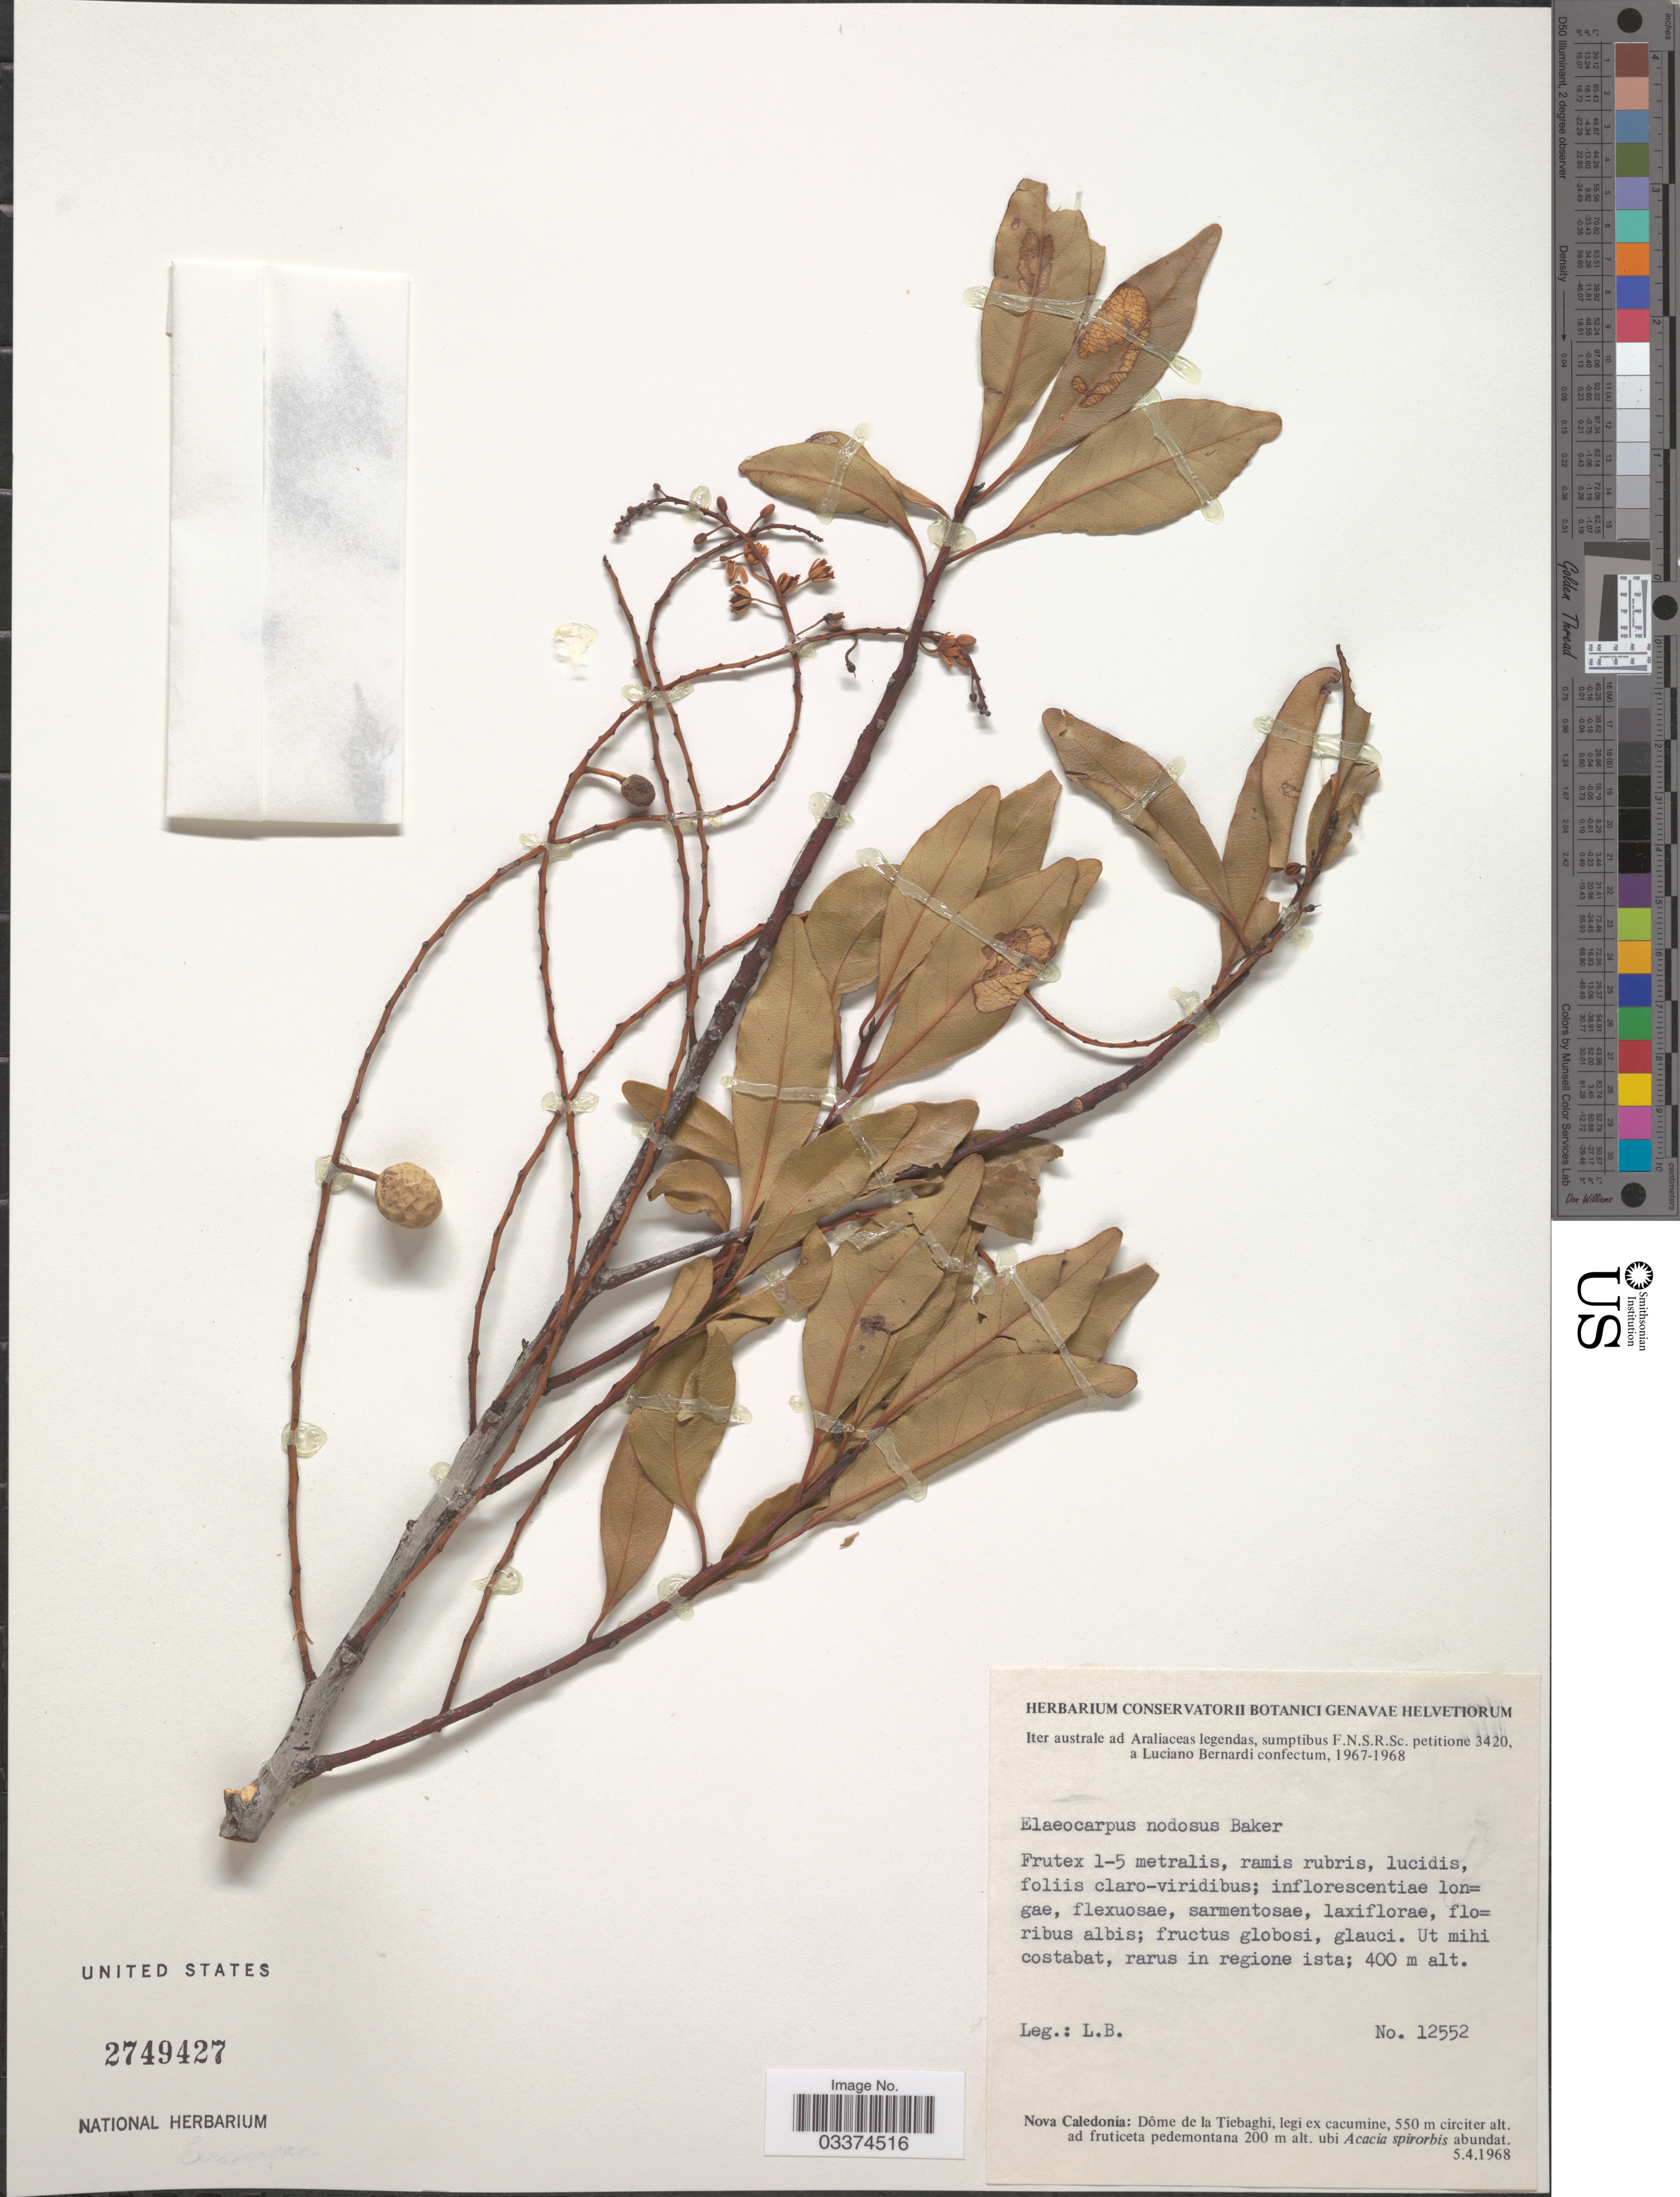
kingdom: Plantae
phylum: Tracheophyta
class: Magnoliopsida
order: Oxalidales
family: Elaeocarpaceae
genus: Elaeocarpus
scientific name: Elaeocarpus nodosus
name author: Baker f.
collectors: L. Bernardi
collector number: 12552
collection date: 1968-04-05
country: New Caledonia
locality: Nova Caledonia: Dôme de la Tiebaghi.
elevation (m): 400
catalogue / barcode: US 2749427